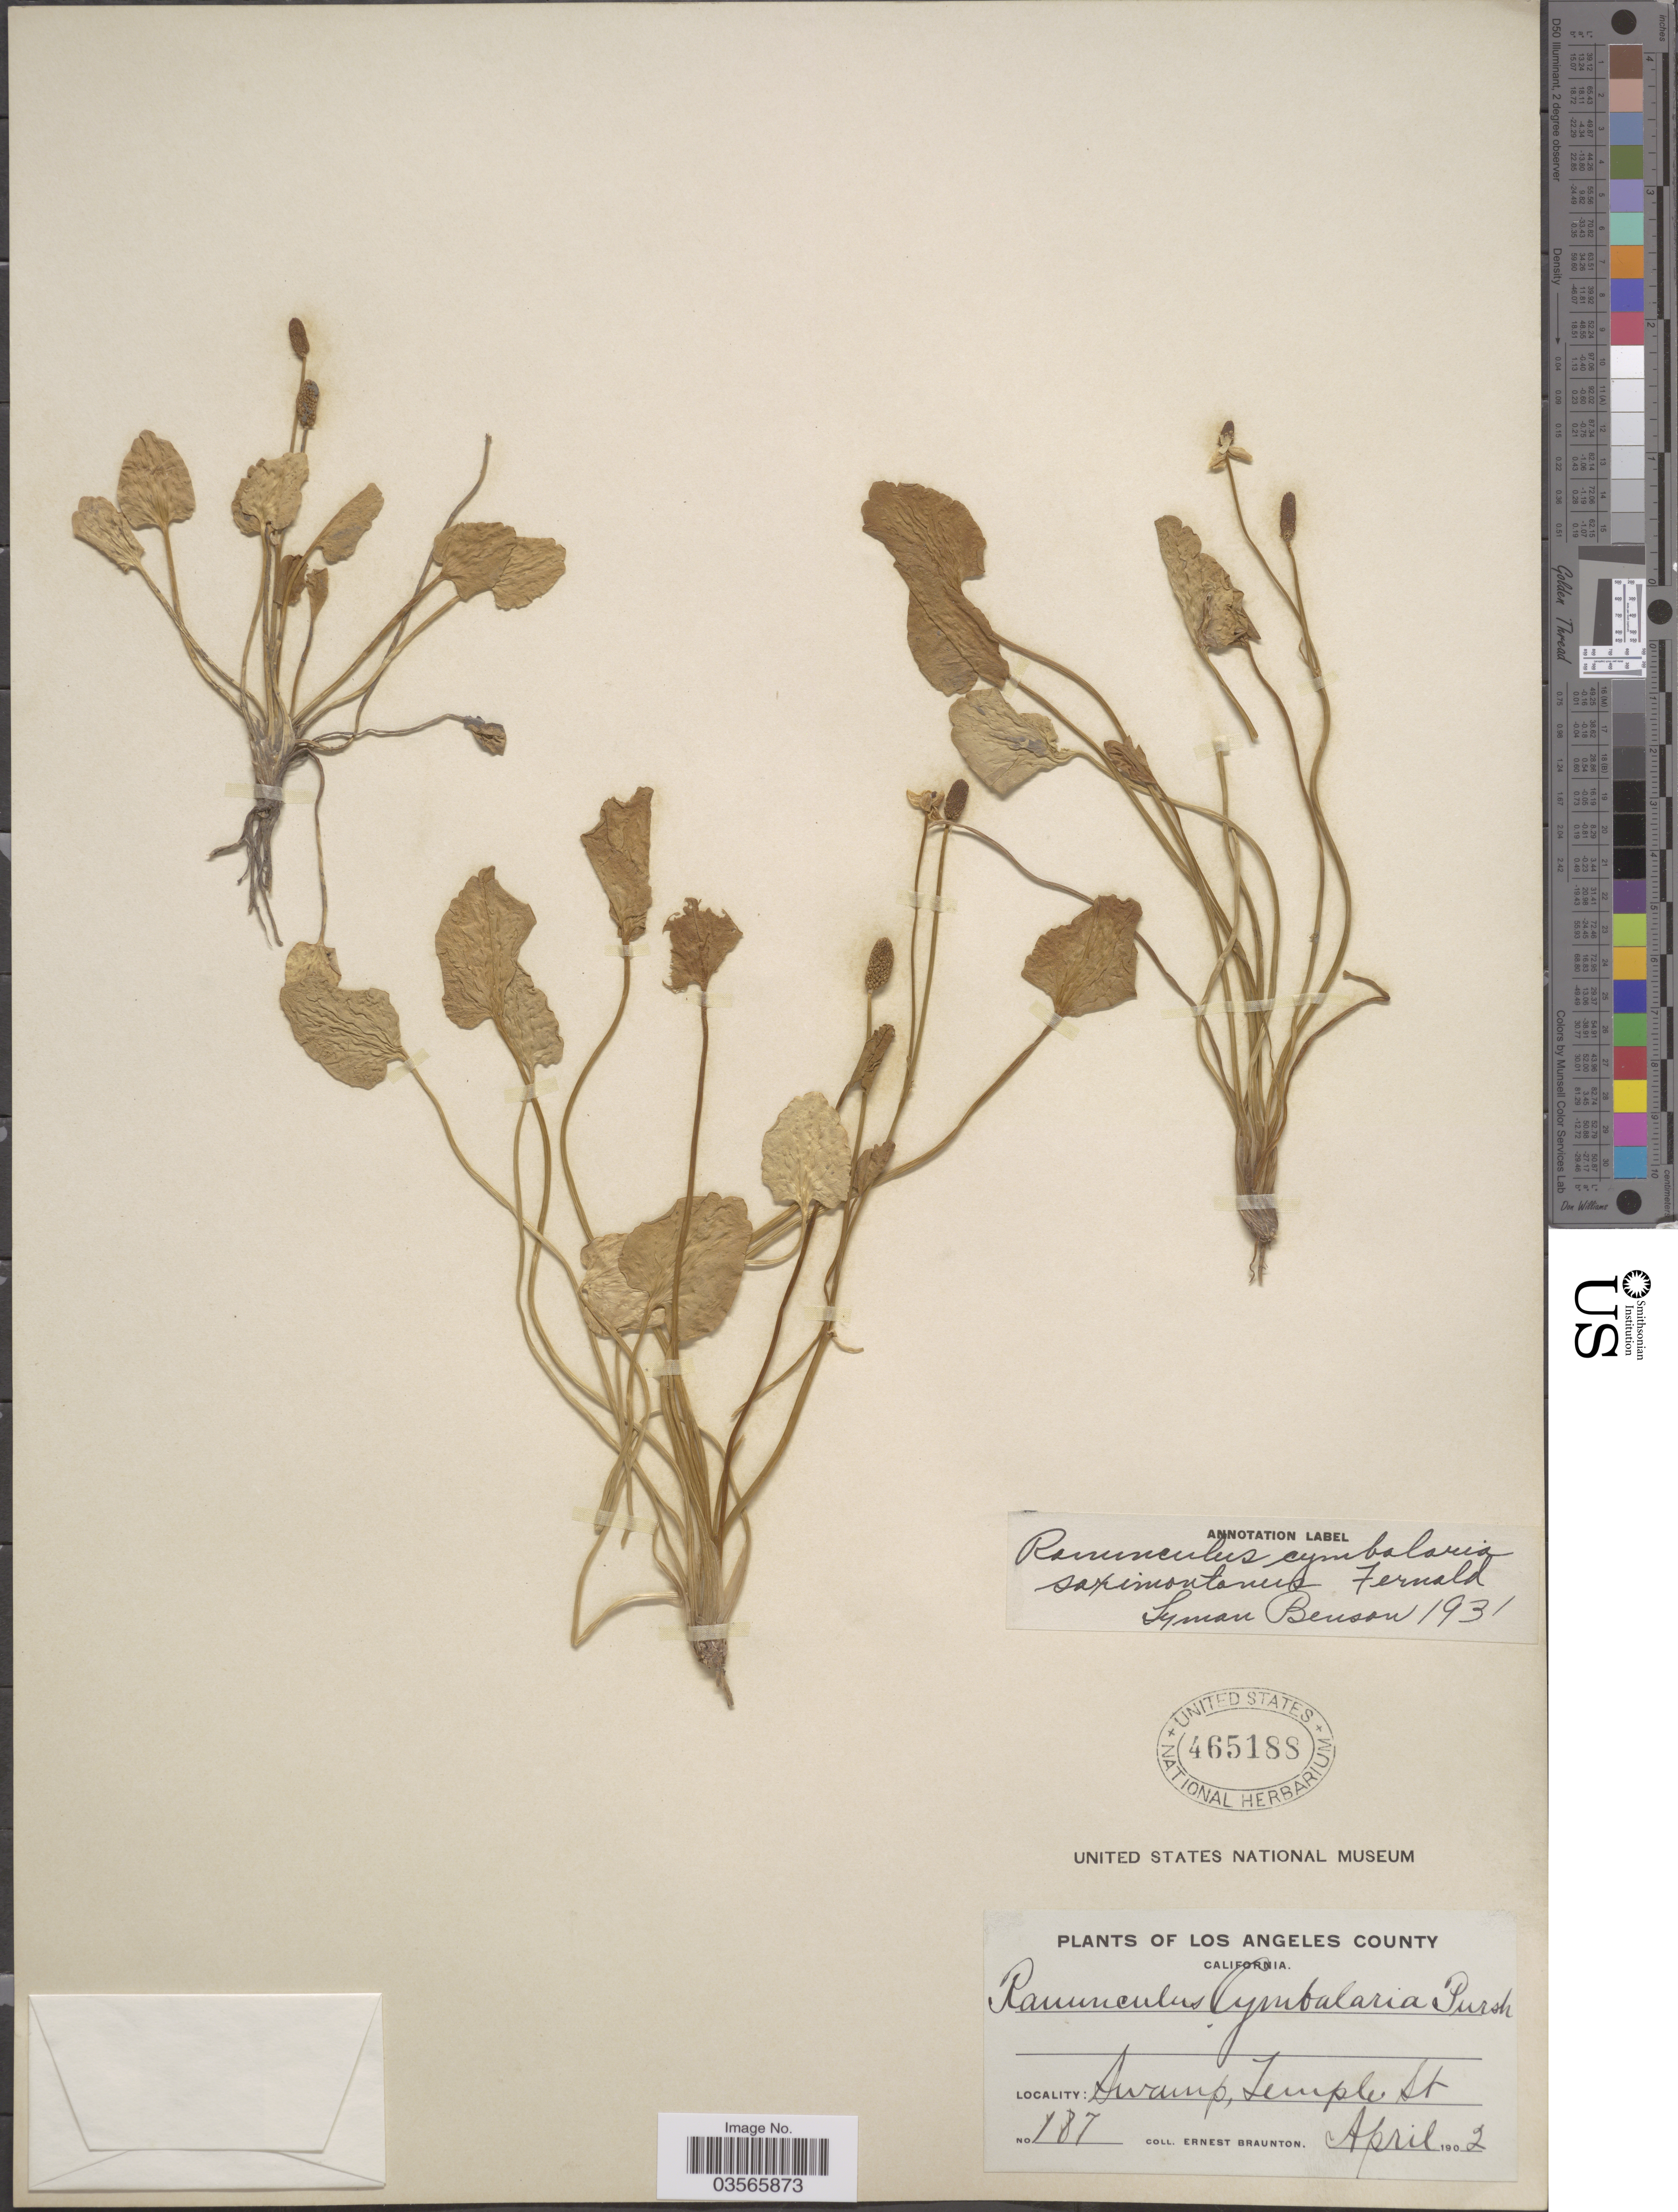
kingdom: Plantae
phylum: Tracheophyta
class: Magnoliopsida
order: Ranunculales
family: Ranunculaceae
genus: Halerpestes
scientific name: Halerpestes cymbalaria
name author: (Pursh) Greene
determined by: Strong, M. T., (US), Smithsonian Institution - National Museum of Natural History (UNITED STATES)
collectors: E. Braunton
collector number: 187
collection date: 1902-04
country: United States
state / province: California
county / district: Los Angeles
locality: Los Angeles County. Swamp, Temple St.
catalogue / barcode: US 465188